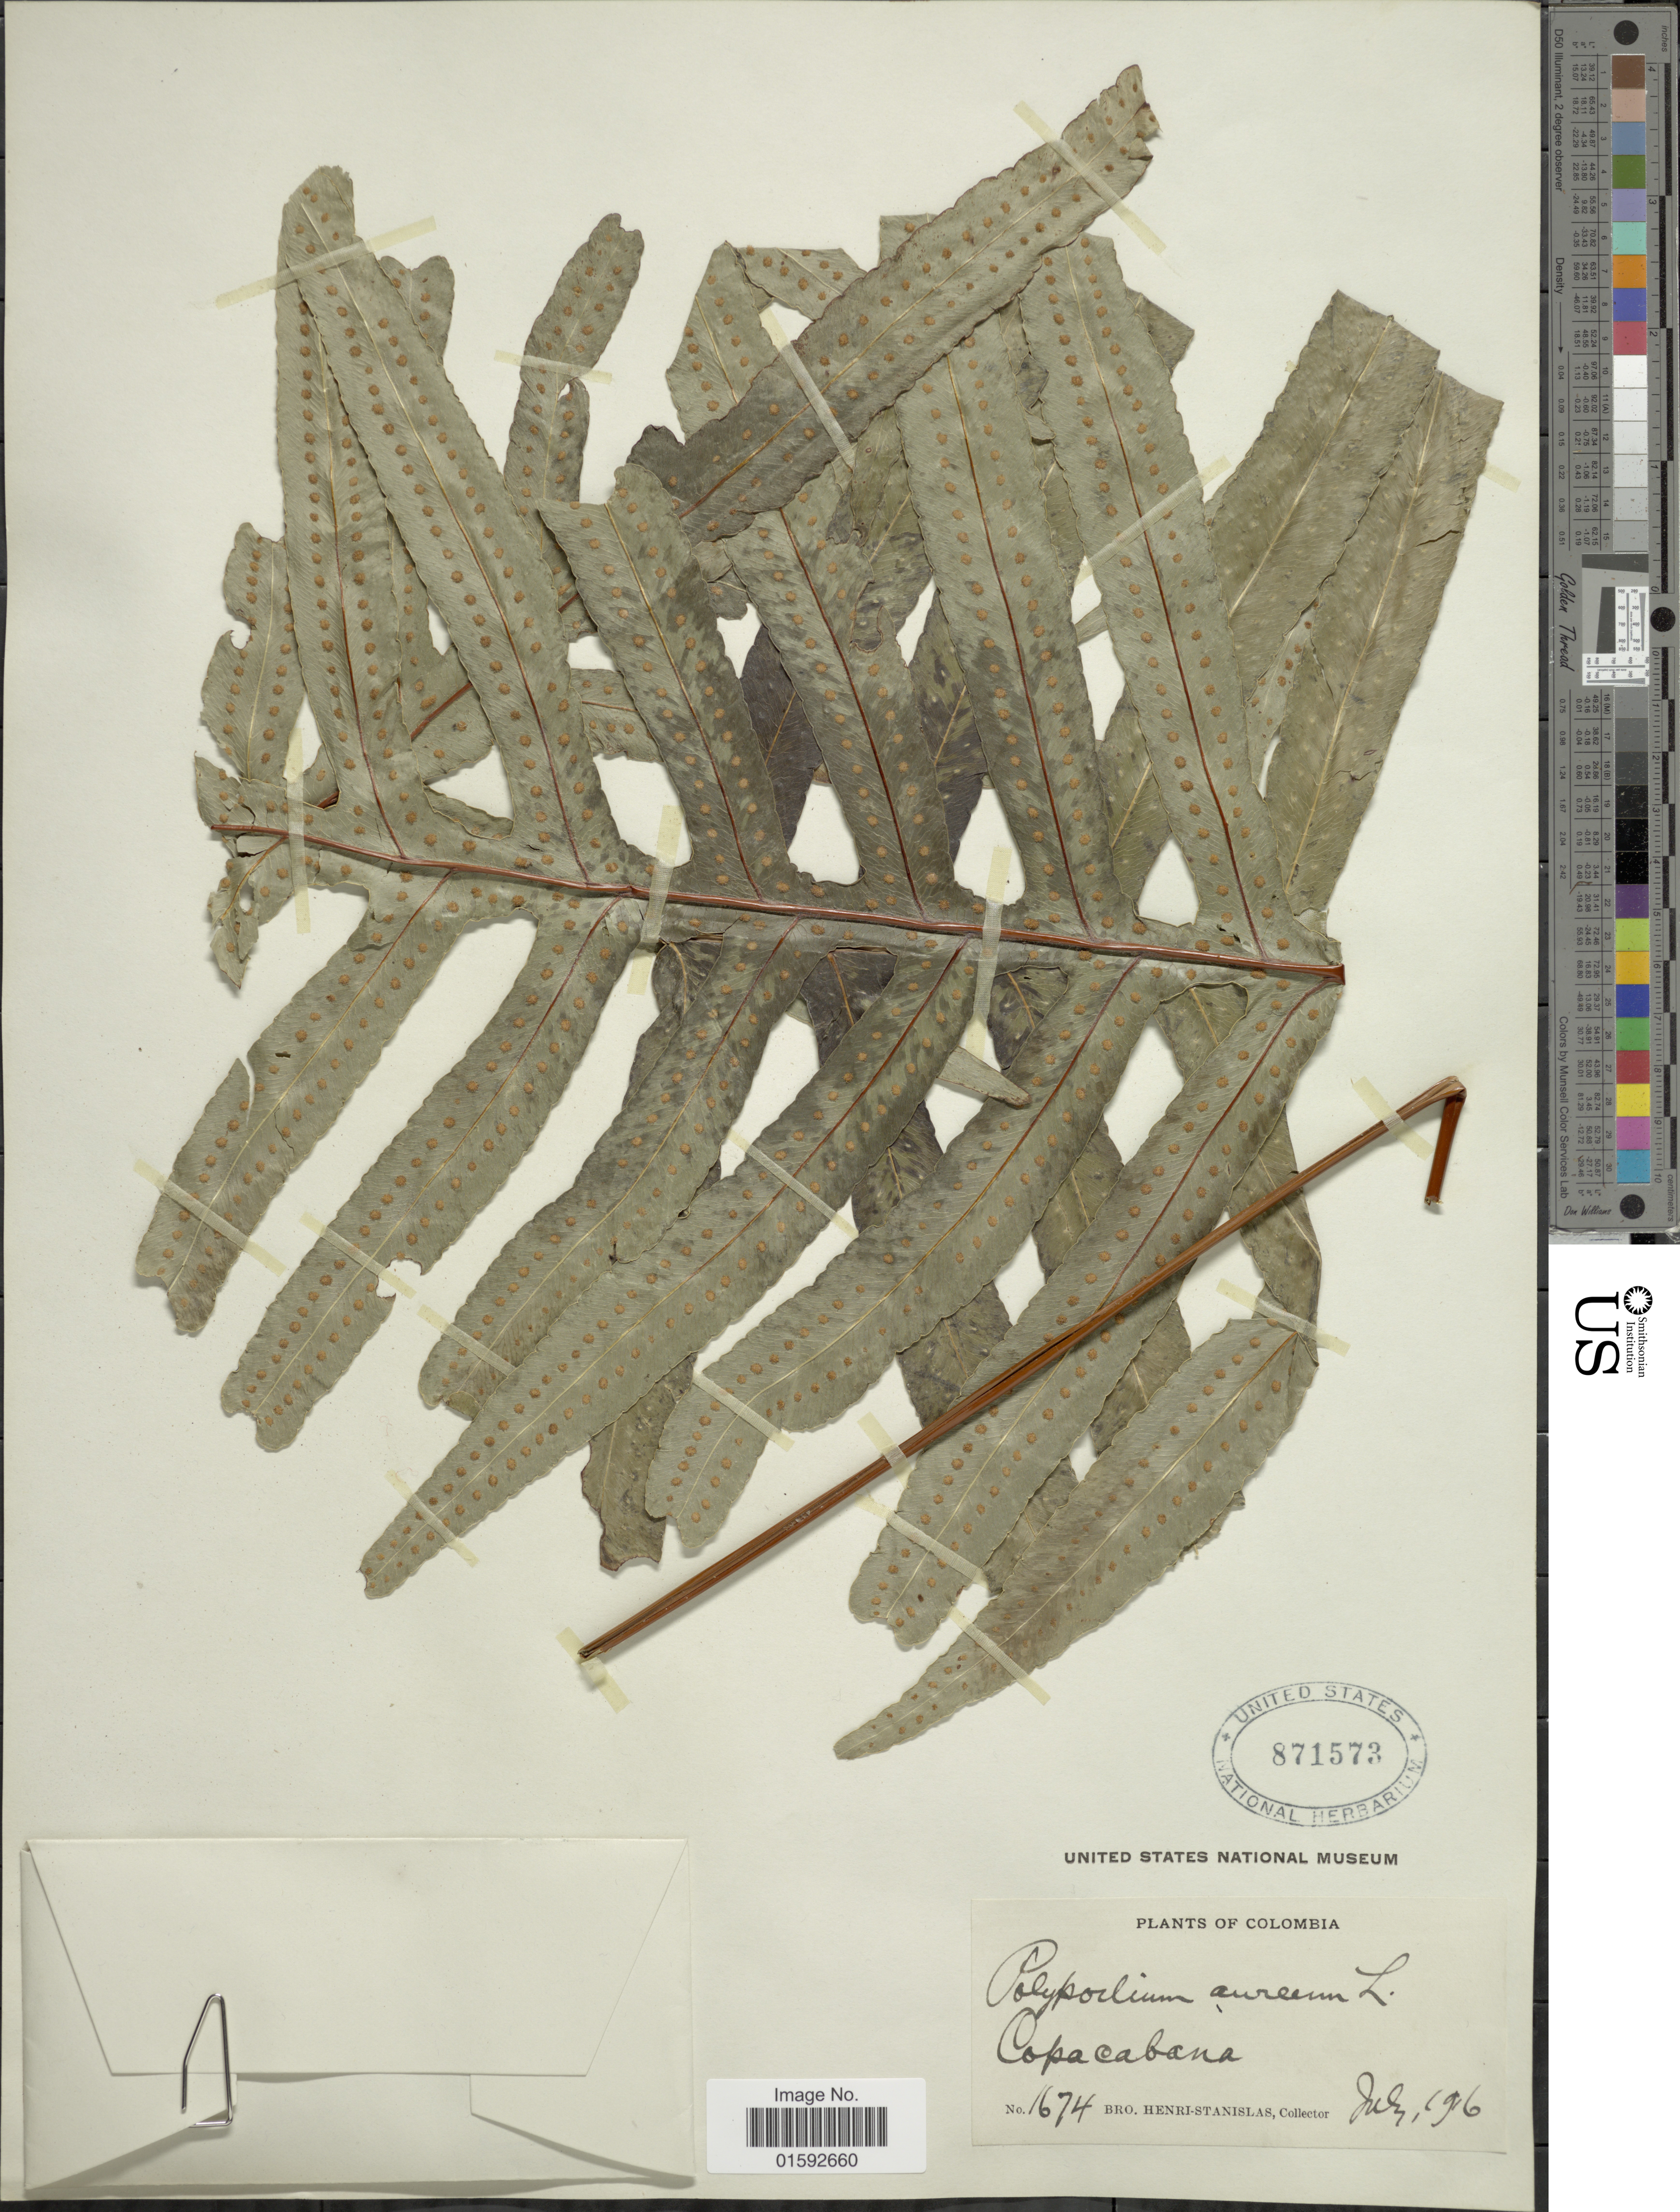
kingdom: Plantae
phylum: Tracheophyta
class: Polypodiopsida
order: Polypodiales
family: Polypodiaceae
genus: Phlebodium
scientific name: Phlebodium pseudoaureum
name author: (Cav.) Lellinger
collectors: Henri-Stanislas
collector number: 1674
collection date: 1916-07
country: Colombia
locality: Copacabana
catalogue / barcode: US 871573